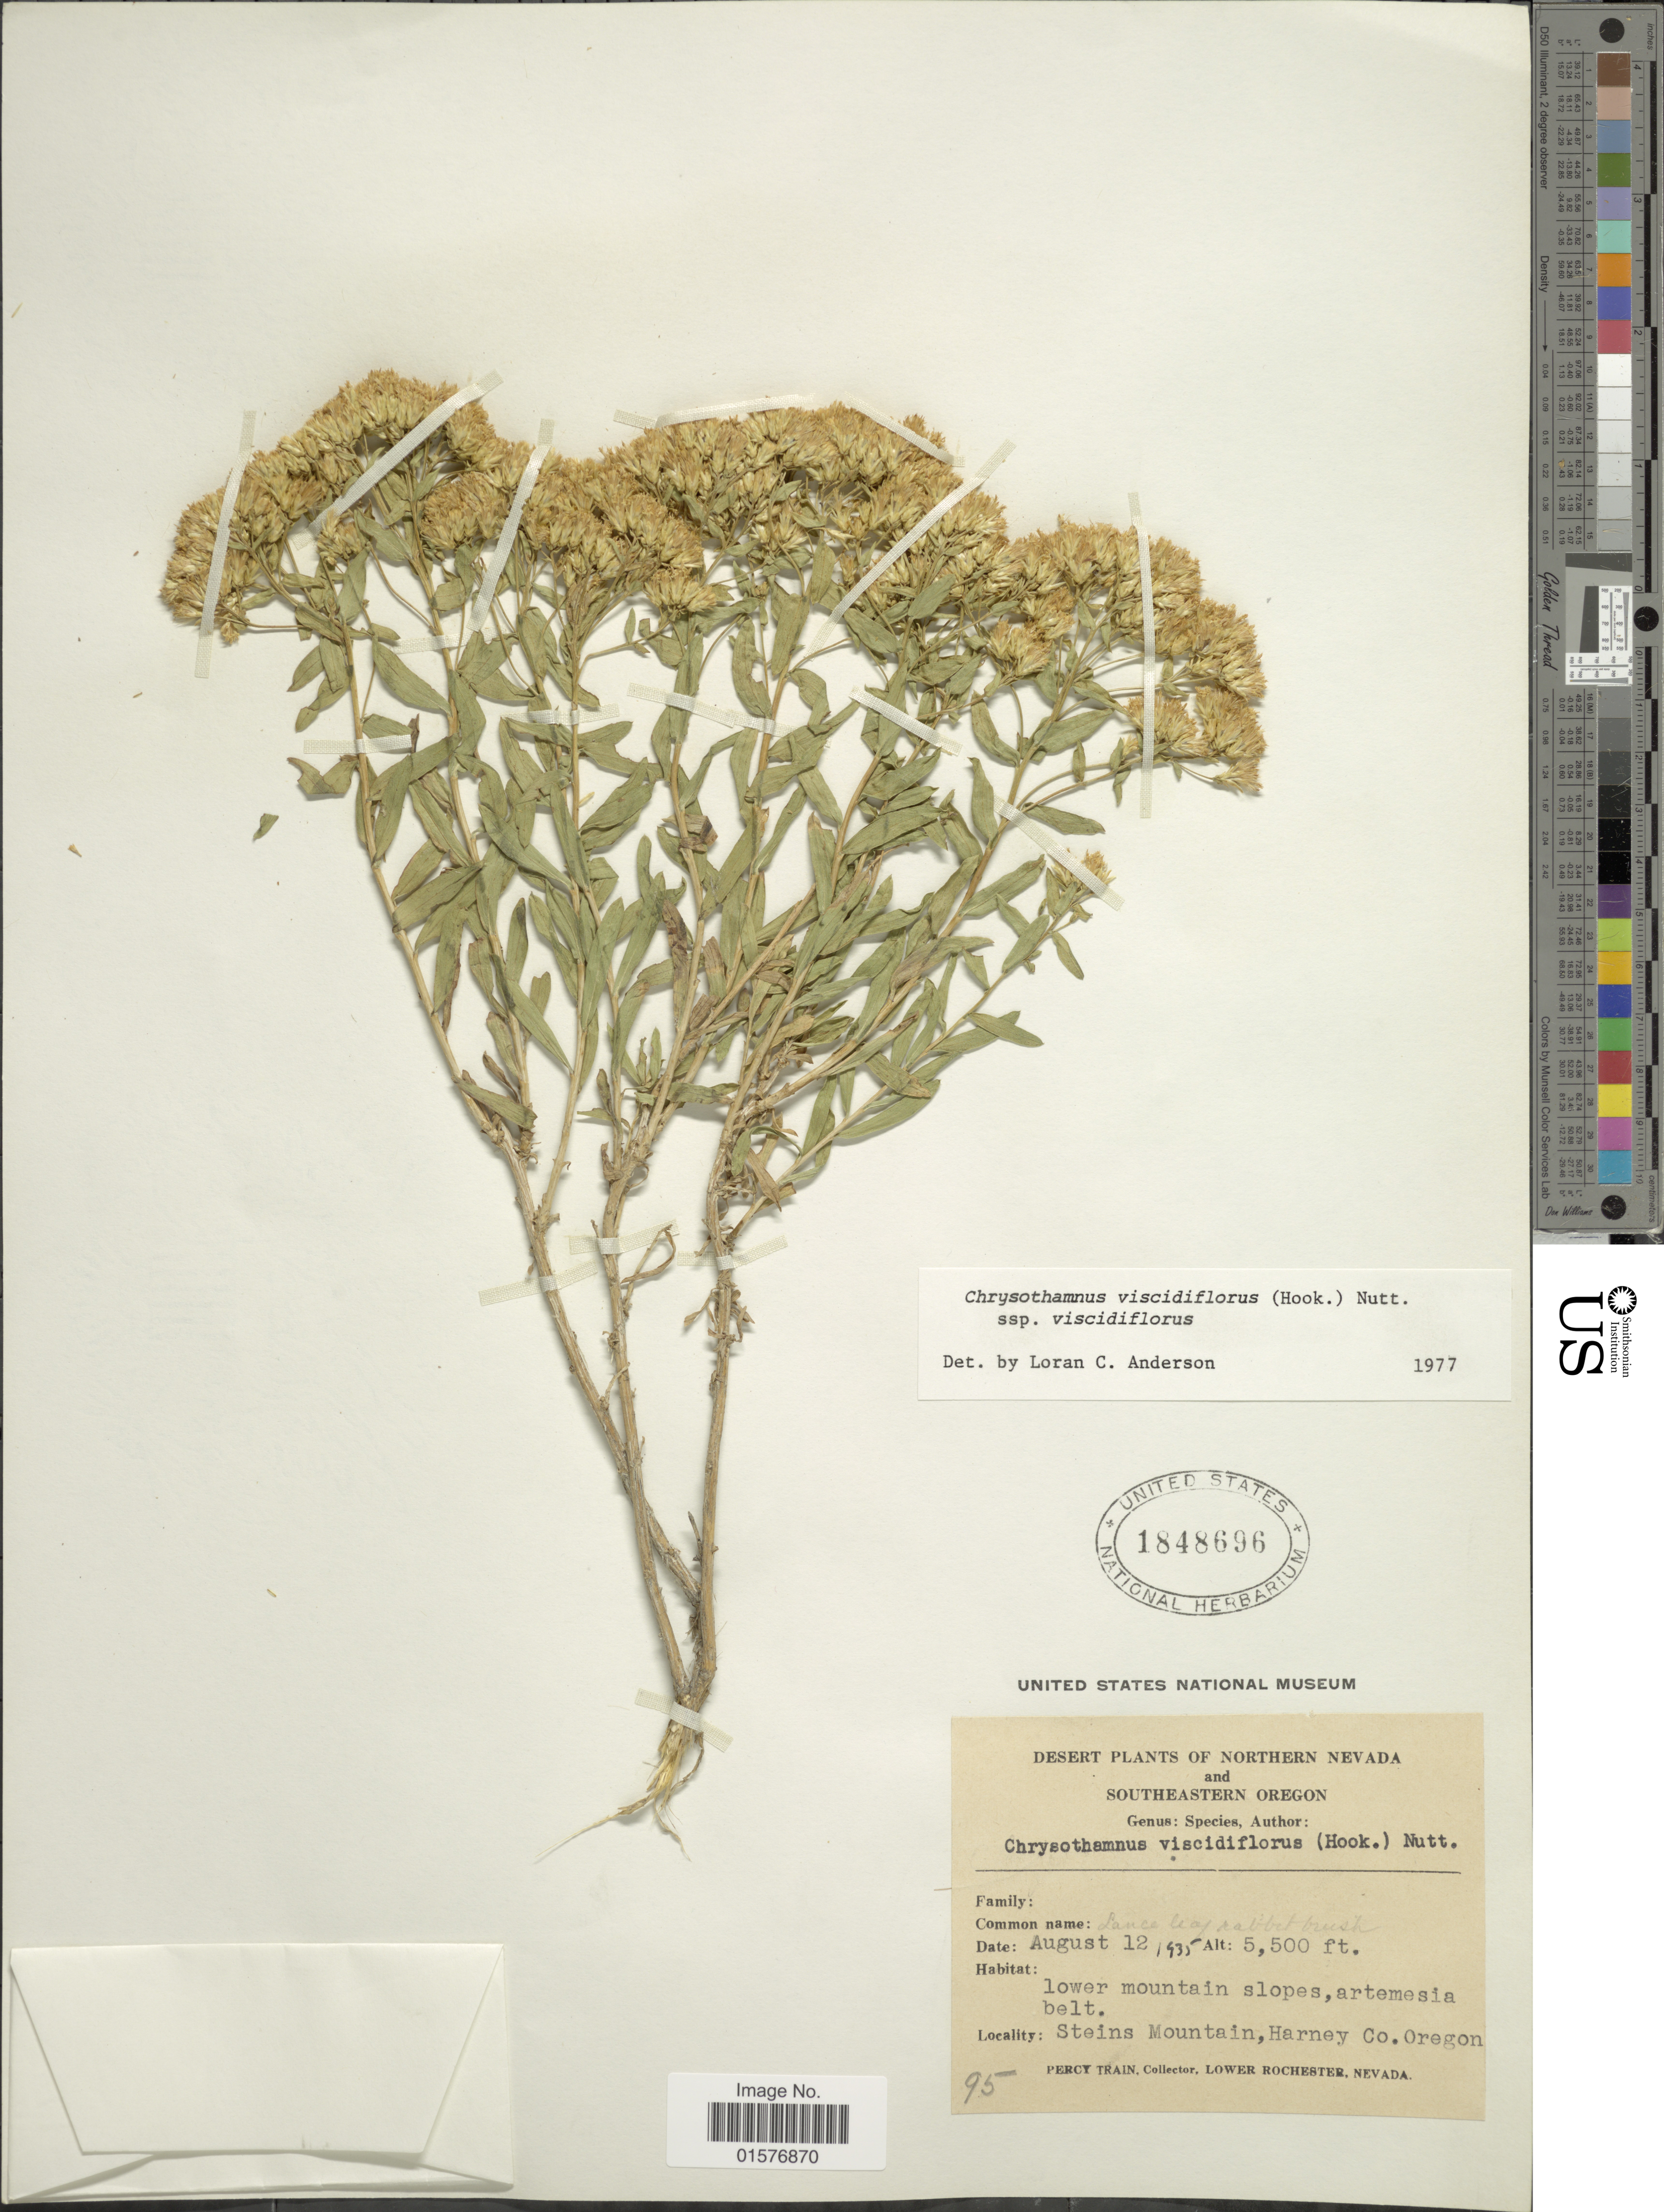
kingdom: Plantae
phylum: Tracheophyta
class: Magnoliopsida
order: Asterales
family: Asteraceae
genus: Chrysothamnus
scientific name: Chrysothamnus viscidiflorus subsp. viscidiflorus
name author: (Hook.) Nutt.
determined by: Urbatsch, Lowell E., Curator (LSU), Louisiana State University (UNITED STATES)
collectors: P. Train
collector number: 95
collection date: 1935-08-12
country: United States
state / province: Oregon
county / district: Harney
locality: Southeastern Oregon, lower mountain slopes,artemesia belt, Steins Mountain, Harney Co., Lower Rochester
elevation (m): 1676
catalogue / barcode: US 1848696